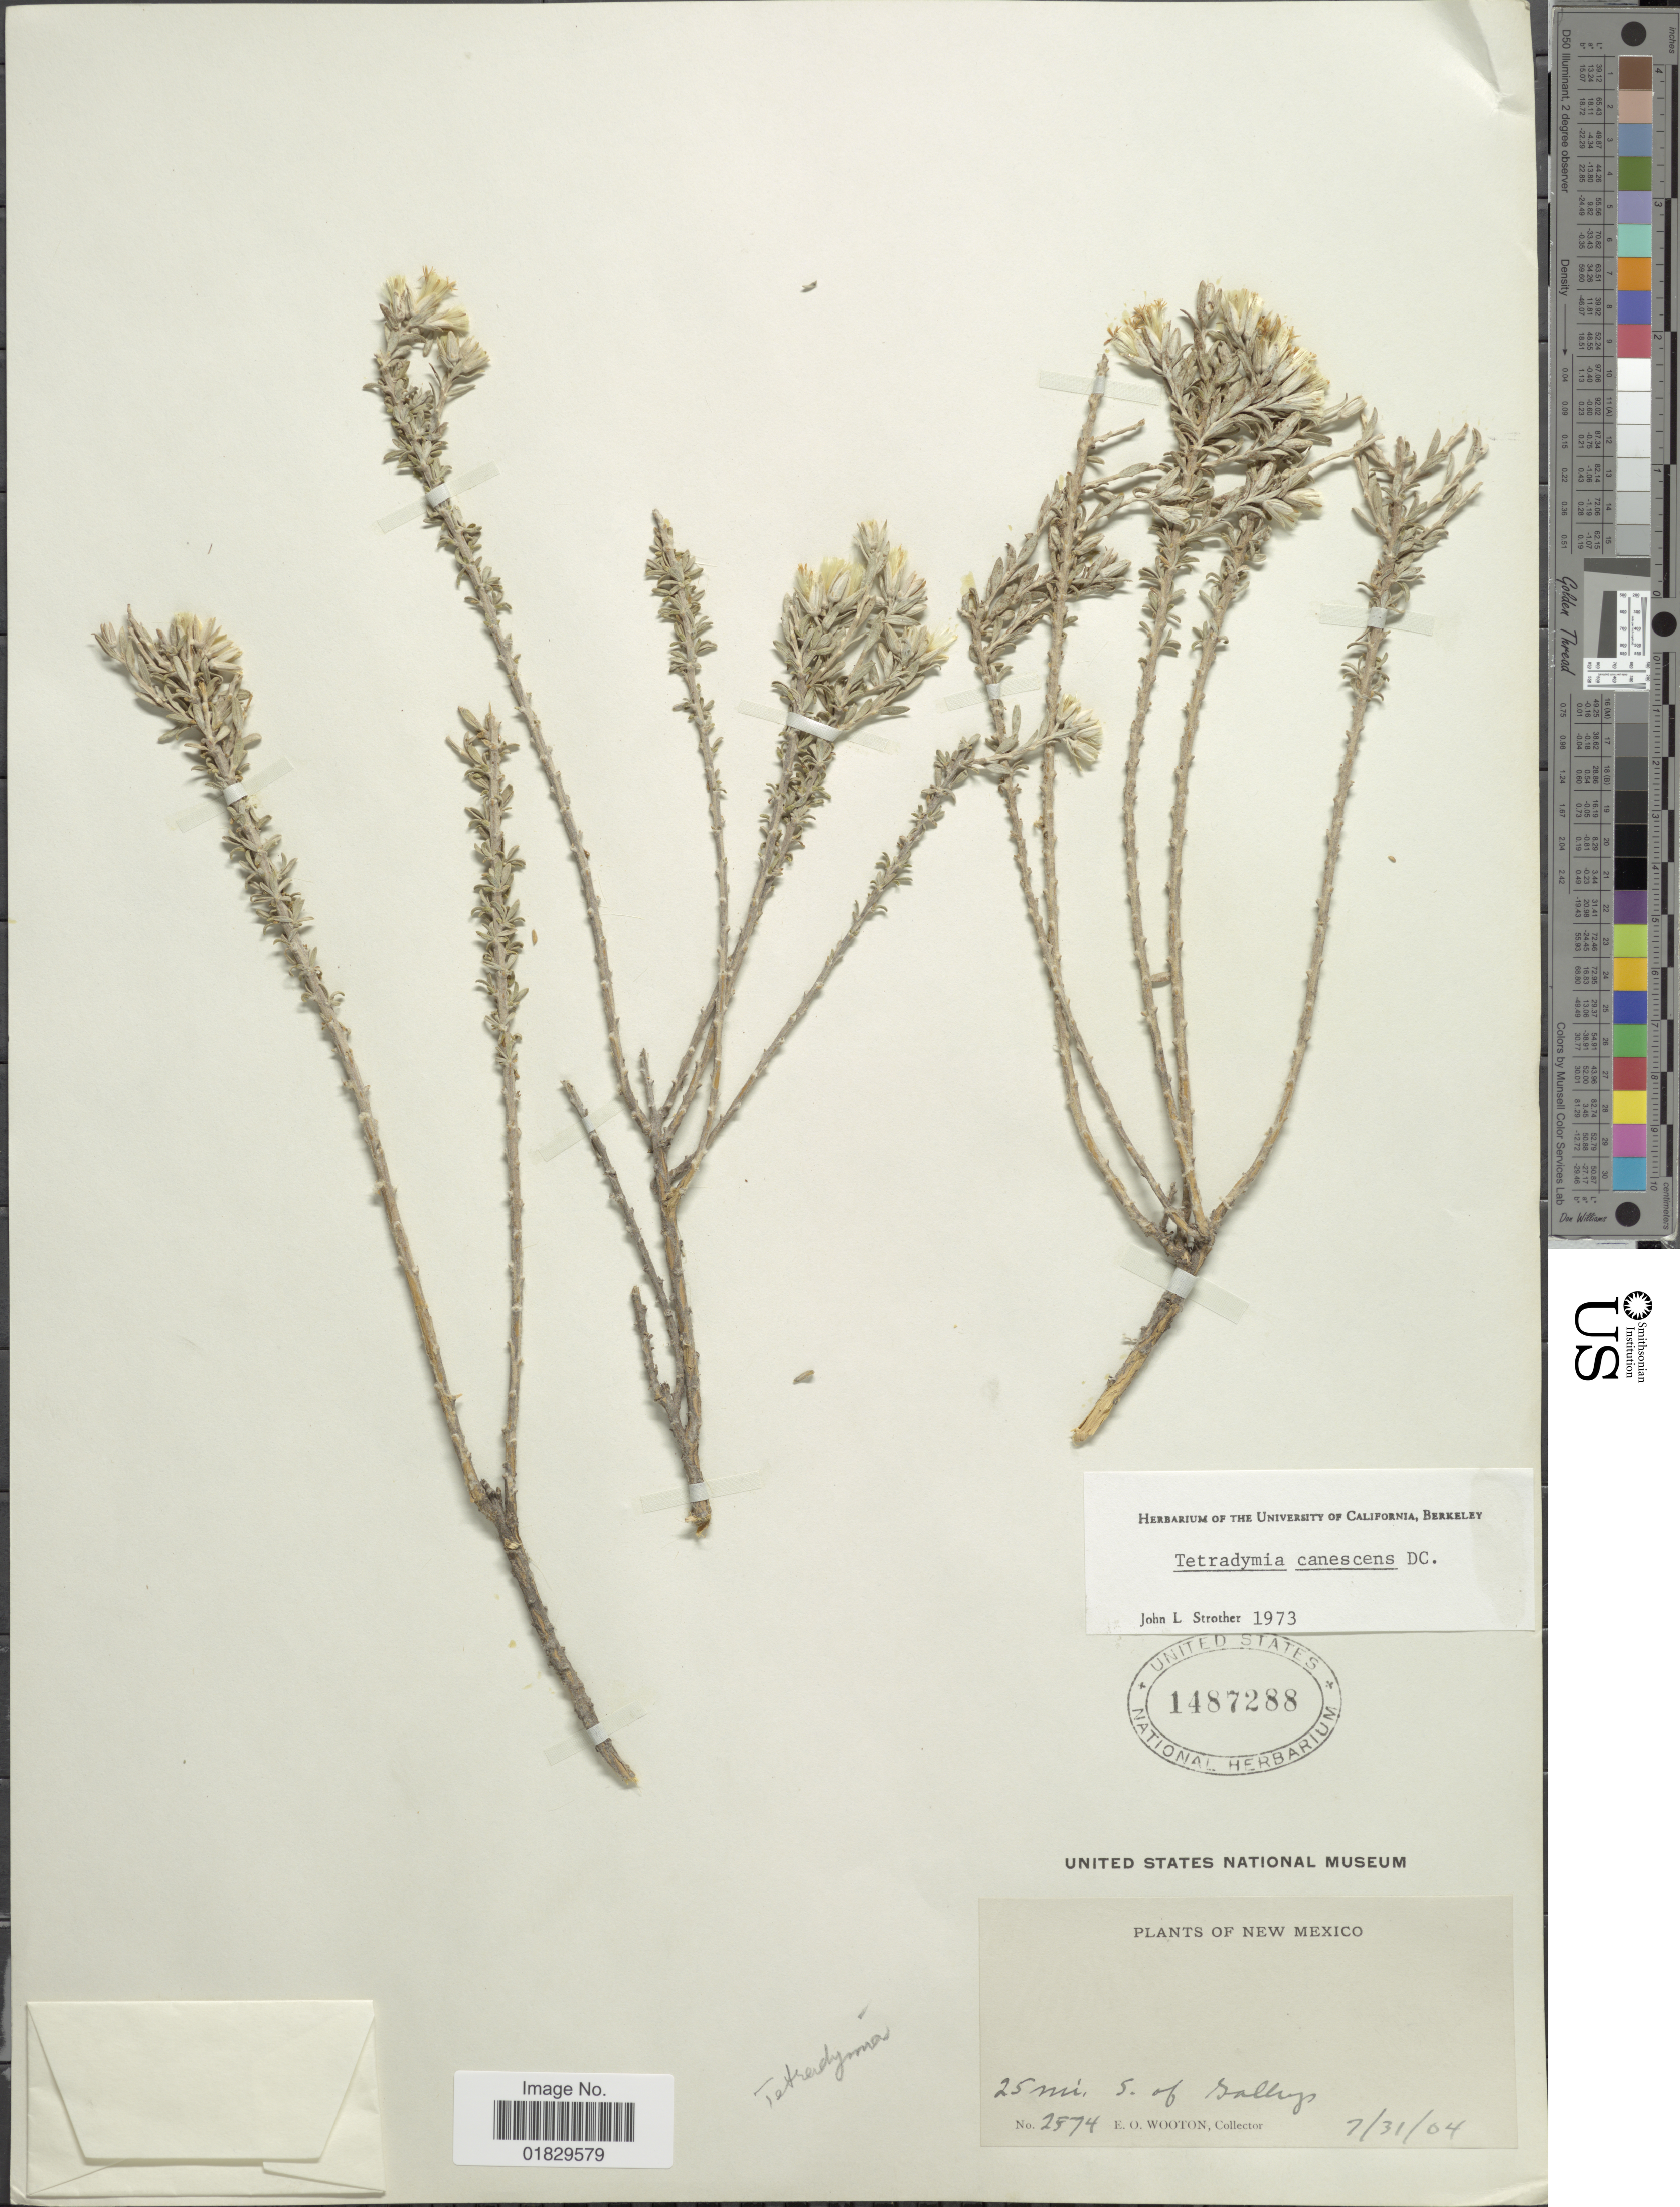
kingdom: Plantae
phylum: Tracheophyta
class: Magnoliopsida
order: Asterales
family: Asteraceae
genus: Tetradymia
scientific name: Tetradymia canescens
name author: DC.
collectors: E. O. Wooton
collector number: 2874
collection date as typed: Transcribed d/m/y: 31/7/04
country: United States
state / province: New Mexico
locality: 25 mi. S. of Salley's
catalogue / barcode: US 1487288